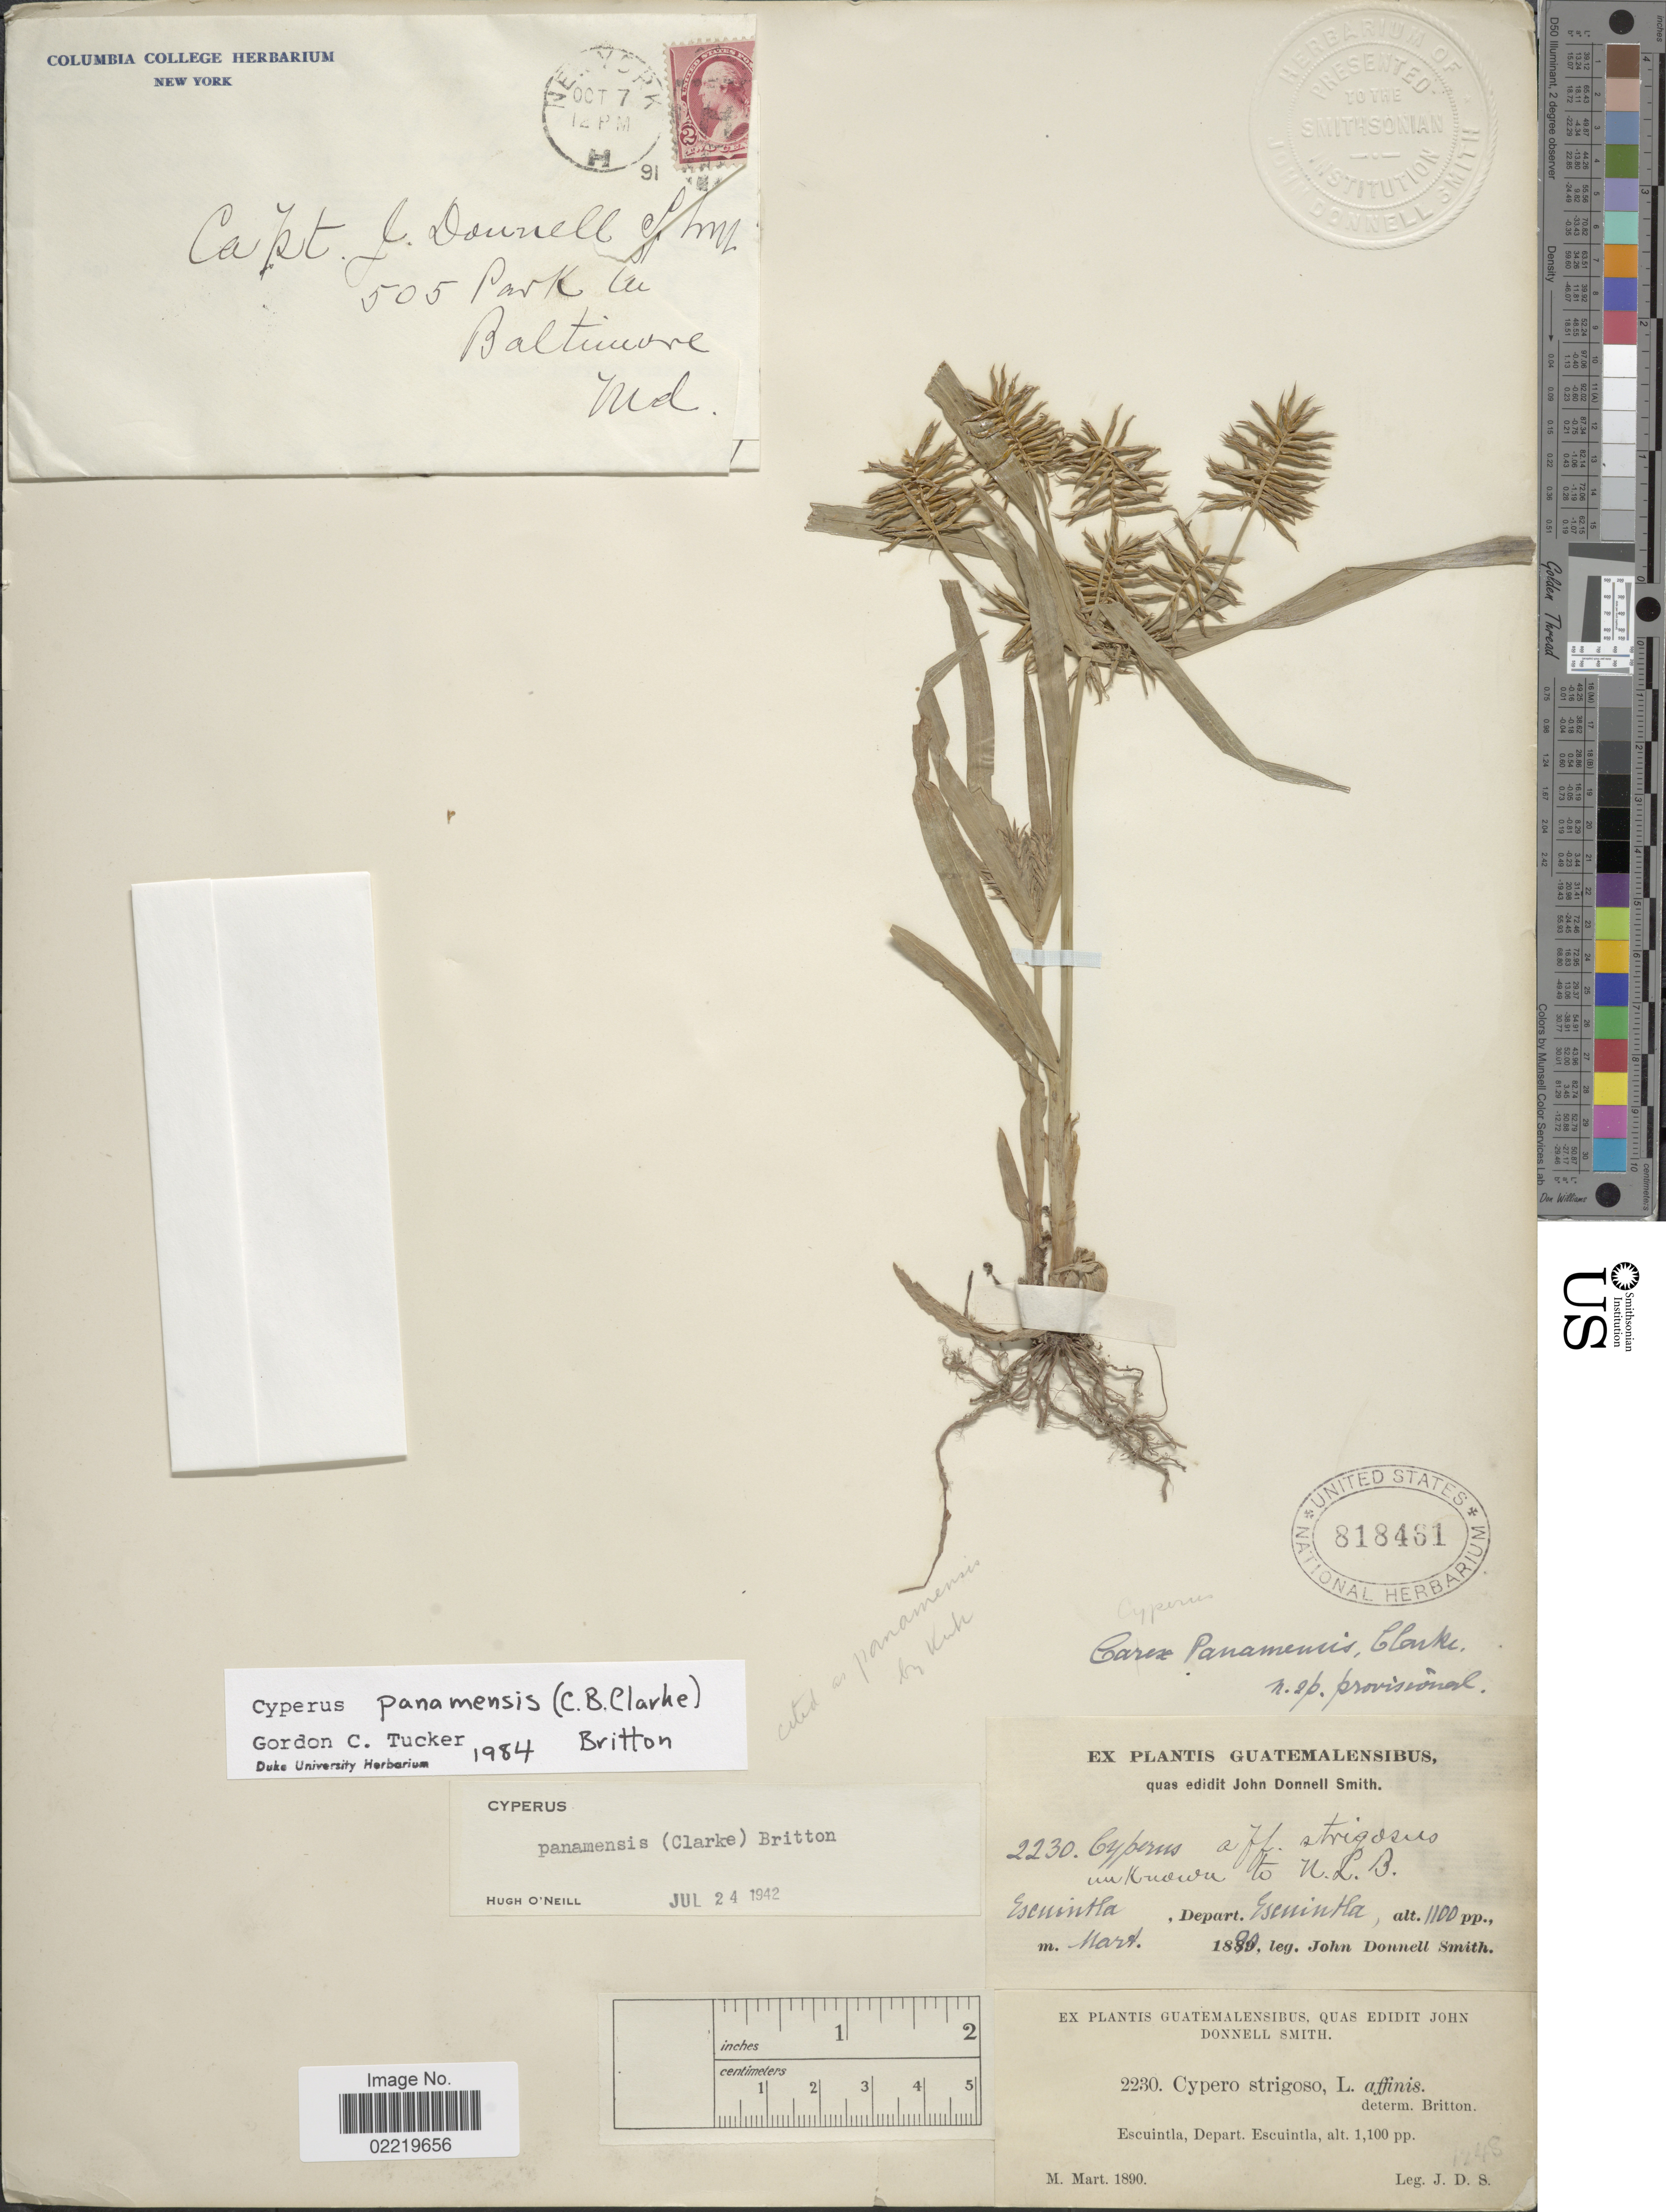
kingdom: Plantae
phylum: Tracheophyta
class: Liliopsida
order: Poales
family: Cyperaceae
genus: Cyperus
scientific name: Cyperus panamensis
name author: (C.B. Clarke) Britton ex Standl.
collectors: J. Donnell Smith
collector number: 2230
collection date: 1890-03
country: Guatemala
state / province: Escuintla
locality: Escuintla, Depart Ecuintla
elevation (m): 335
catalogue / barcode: US 818461